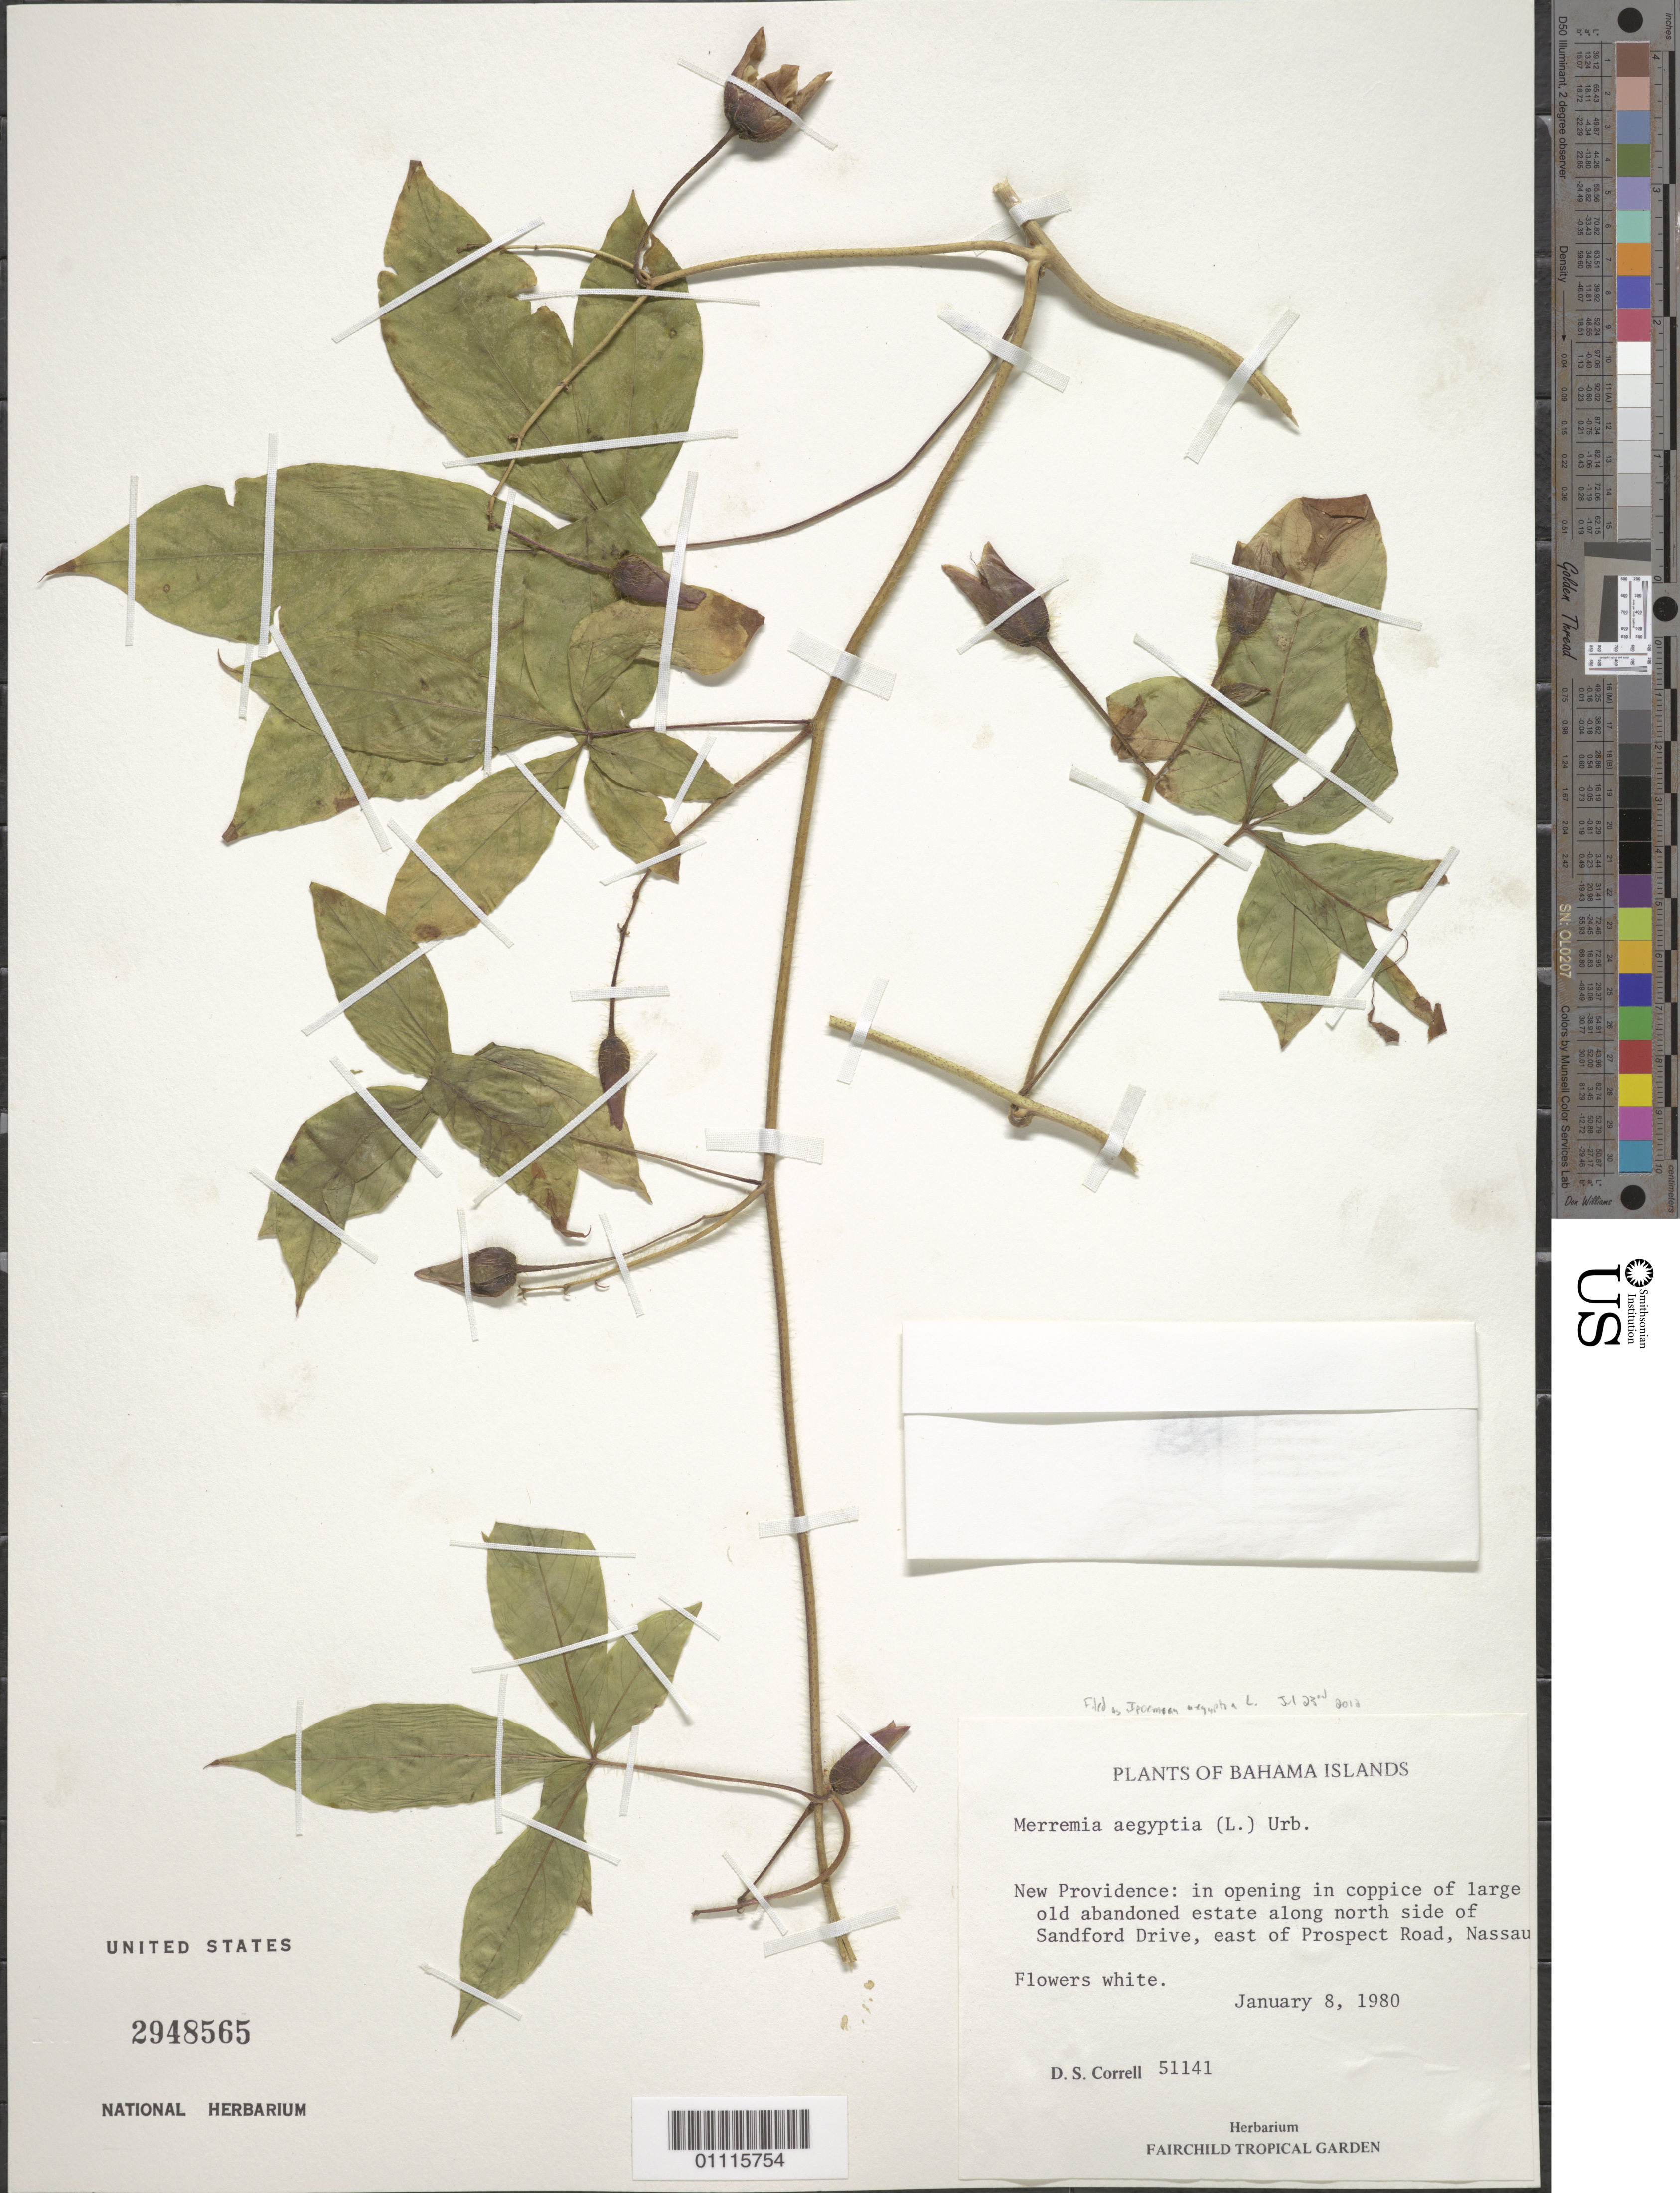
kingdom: Plantae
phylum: Tracheophyta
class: Magnoliopsida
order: Solanales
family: Convolvulaceae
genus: Distimake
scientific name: Distimake aegyptius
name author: (L.) A. R. Simões & Staples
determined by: Strong, Mark T., (BOT), Smithsonian Institution - National Museum of Natural History (UNITED STATES)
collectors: D. S. Correll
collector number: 51141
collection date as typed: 08 Jan 1980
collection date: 1980-01-08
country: Bahamas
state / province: New Providence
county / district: Nassau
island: New Providence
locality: In opening in coppice of large abandoned estate along N side of Sandford Drive, E of Prospect Road.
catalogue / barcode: US 2948565